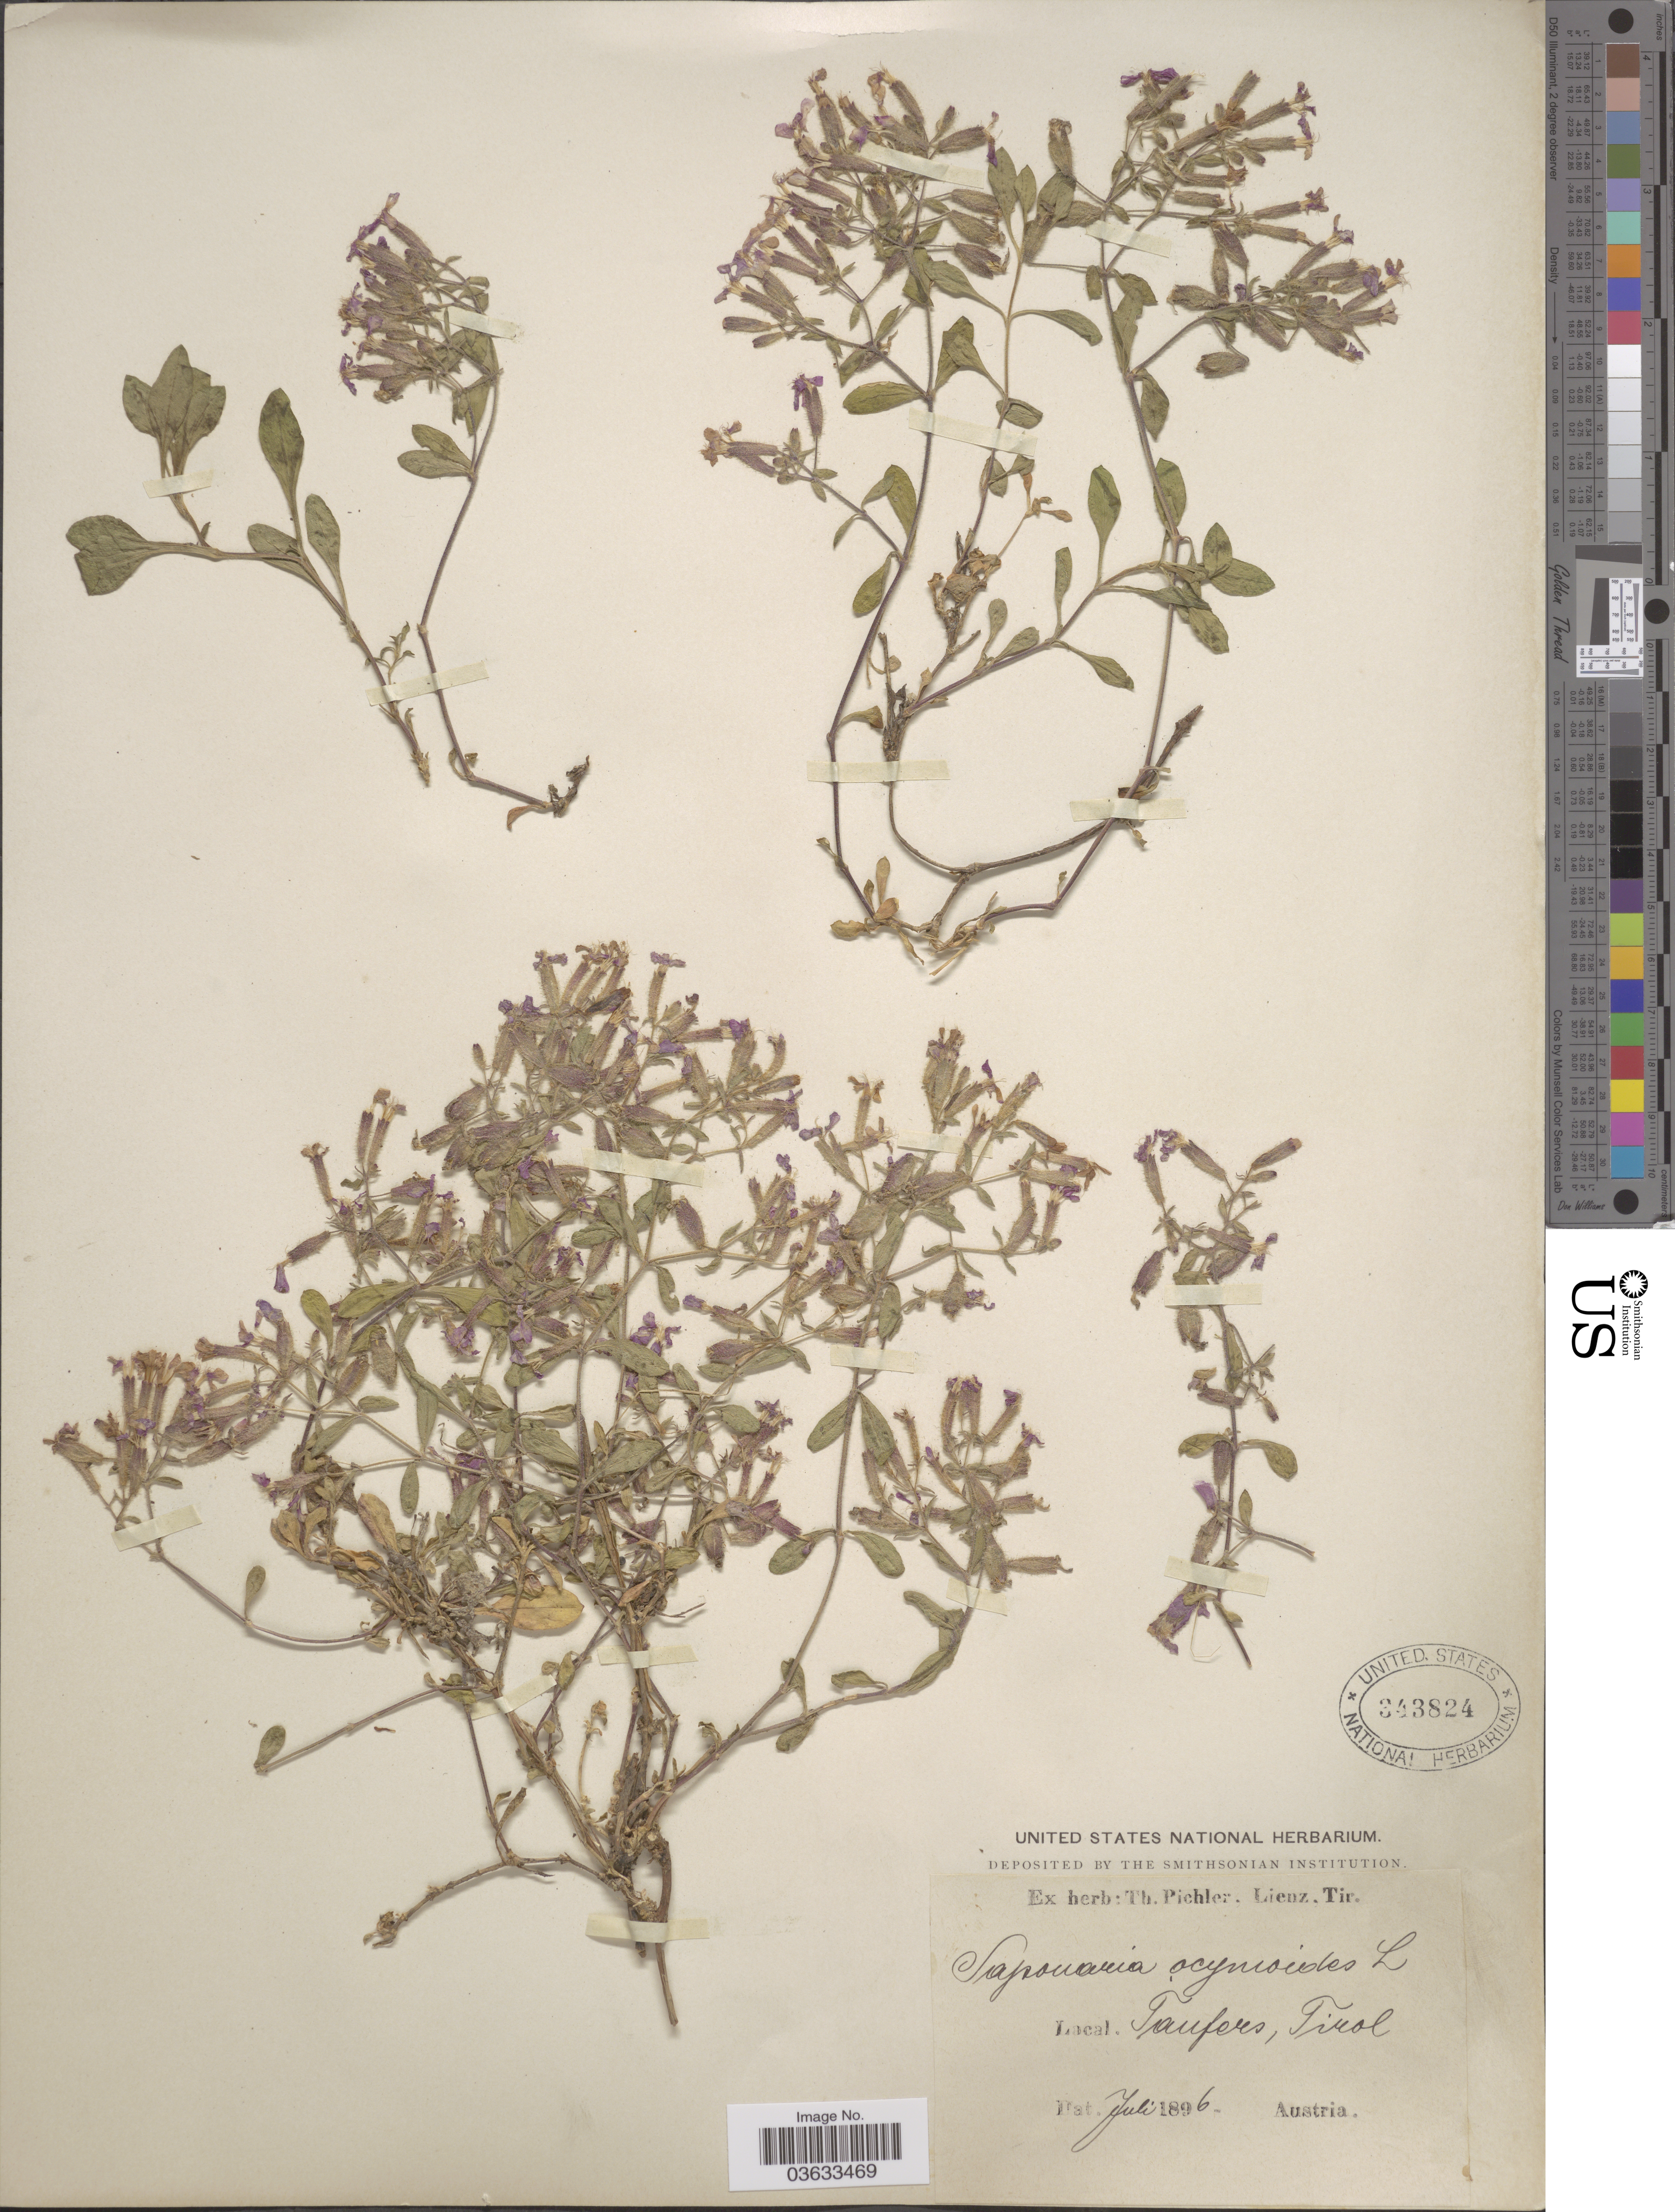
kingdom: Plantae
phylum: Tracheophyta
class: Magnoliopsida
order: Caryophyllales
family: Caryophyllaceae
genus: Saponaria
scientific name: Saponaria ocymoides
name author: L.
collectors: ex herb. T. Pichler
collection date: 1896-07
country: Austria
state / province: Tirol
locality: Taufers.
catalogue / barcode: US 343824